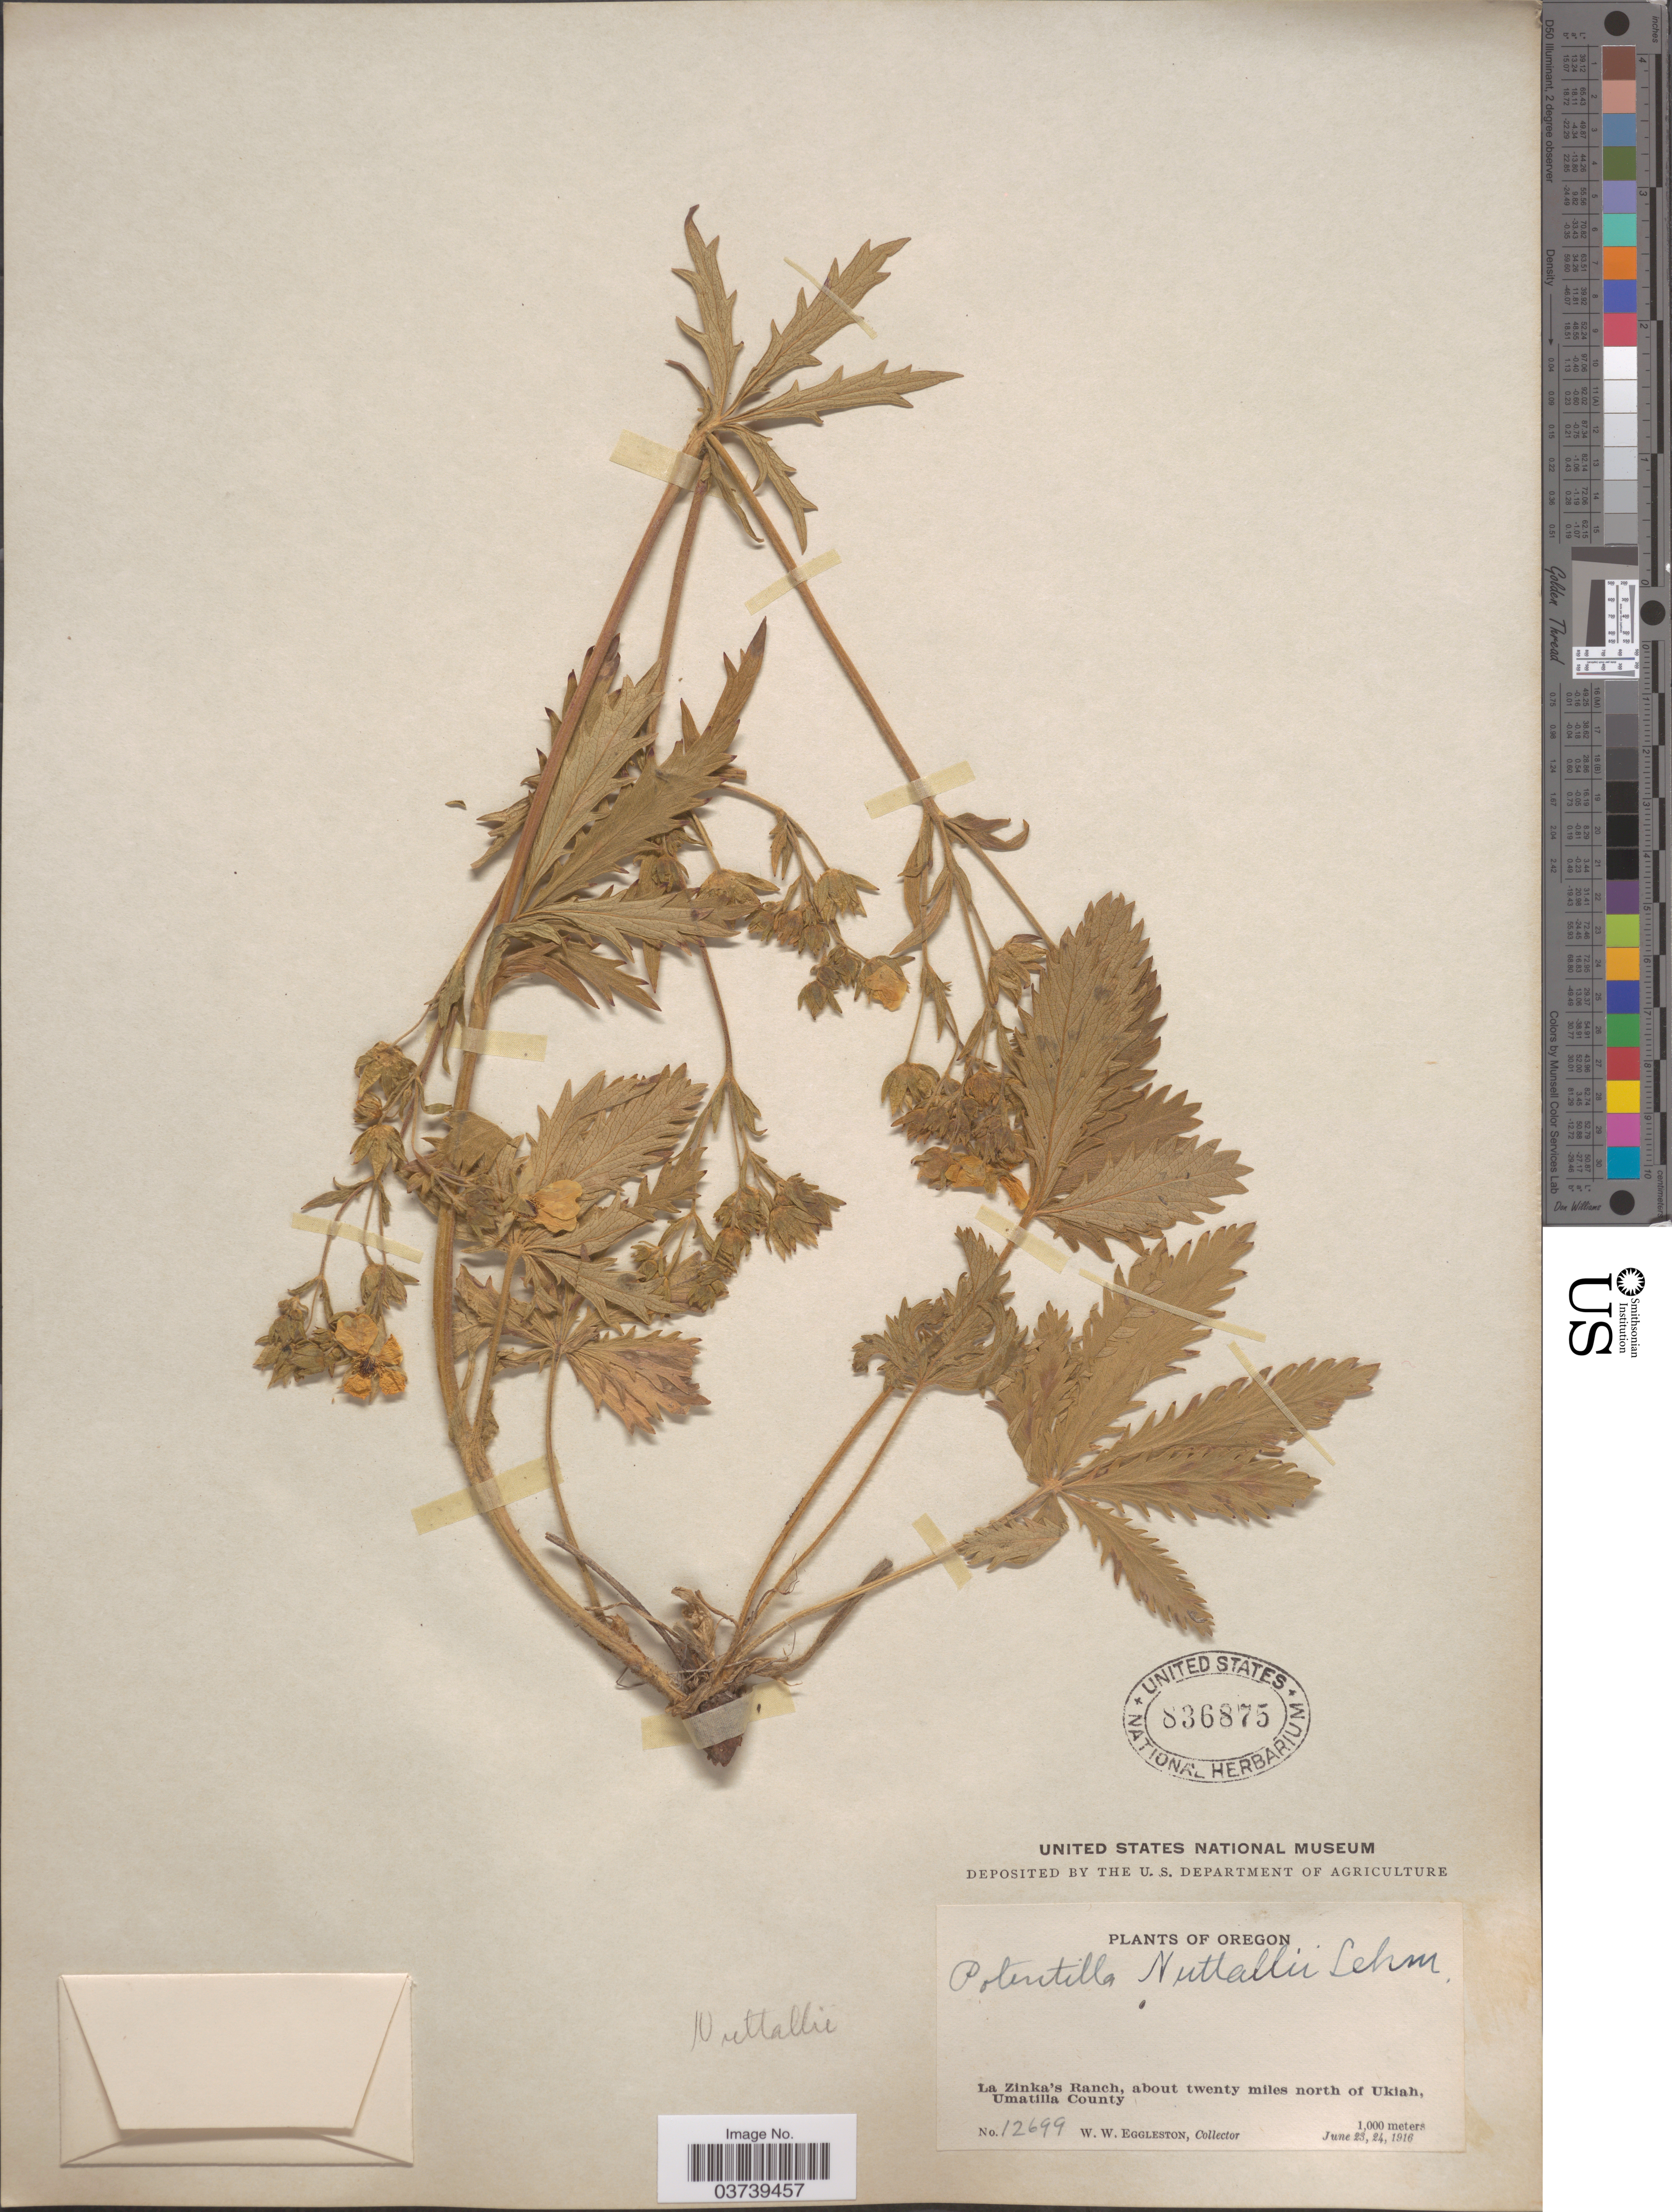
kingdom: Plantae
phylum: Tracheophyta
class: Magnoliopsida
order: Rosales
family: Rosaceae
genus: Potentilla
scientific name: Potentilla gracilis var. fastigiata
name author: (Nutt.) S. Watson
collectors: W. W. Eggleston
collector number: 12699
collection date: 1916-06-23/1916-06-24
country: United States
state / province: Oregon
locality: La Zinka's Ranch, about twenty miles north of Ukiah, Umatilla County.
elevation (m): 1000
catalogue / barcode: US 836875